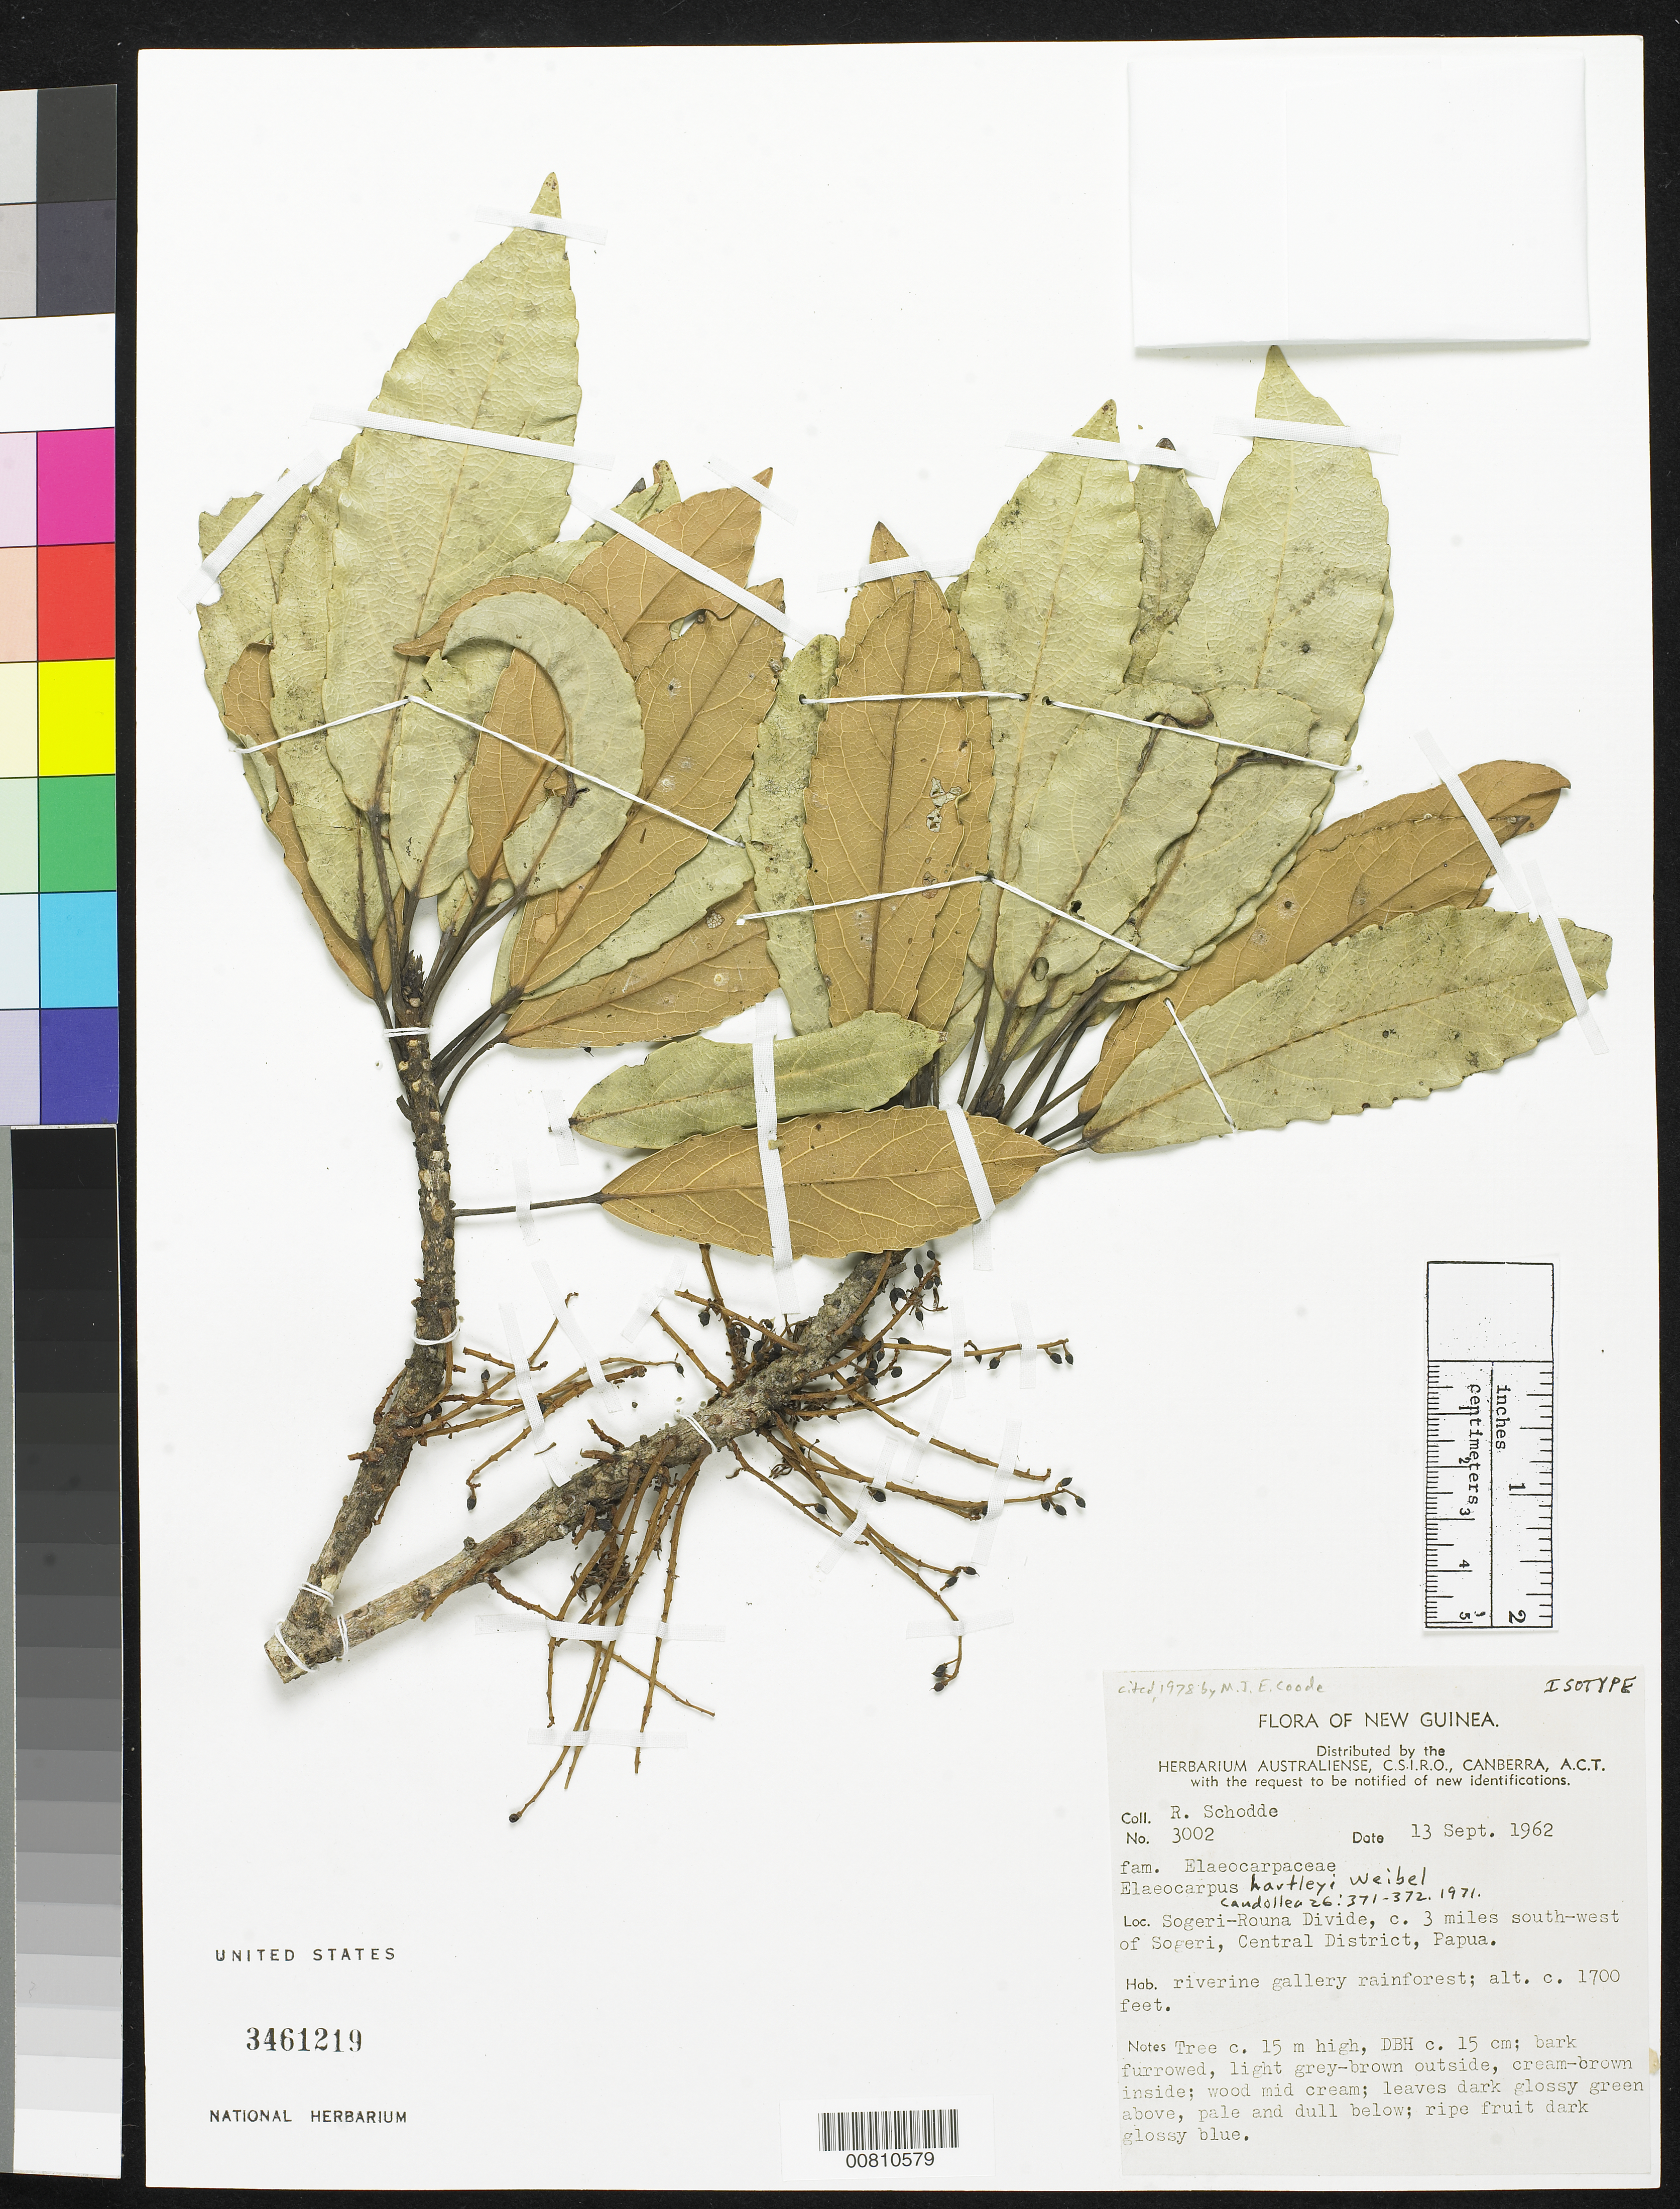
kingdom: Plantae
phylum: Tracheophyta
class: Magnoliopsida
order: Oxalidales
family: Elaeocarpaceae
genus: Elaeocarpus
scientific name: Elaeocarpus hartleyi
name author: Weibel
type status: Isotype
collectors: R. Schodde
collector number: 3002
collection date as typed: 13 Sep 1962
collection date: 1962-09-13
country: Papua New Guinea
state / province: Central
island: New Guinea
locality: Sogeri-Rouna Divide, c. 3 miles south-west of Sogeri, Central District, Papua.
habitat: Riverine gallery rainforest.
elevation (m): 518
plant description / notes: Holotype at L. Cited 1978 by M.J.E. Coode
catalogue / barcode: US 3461219